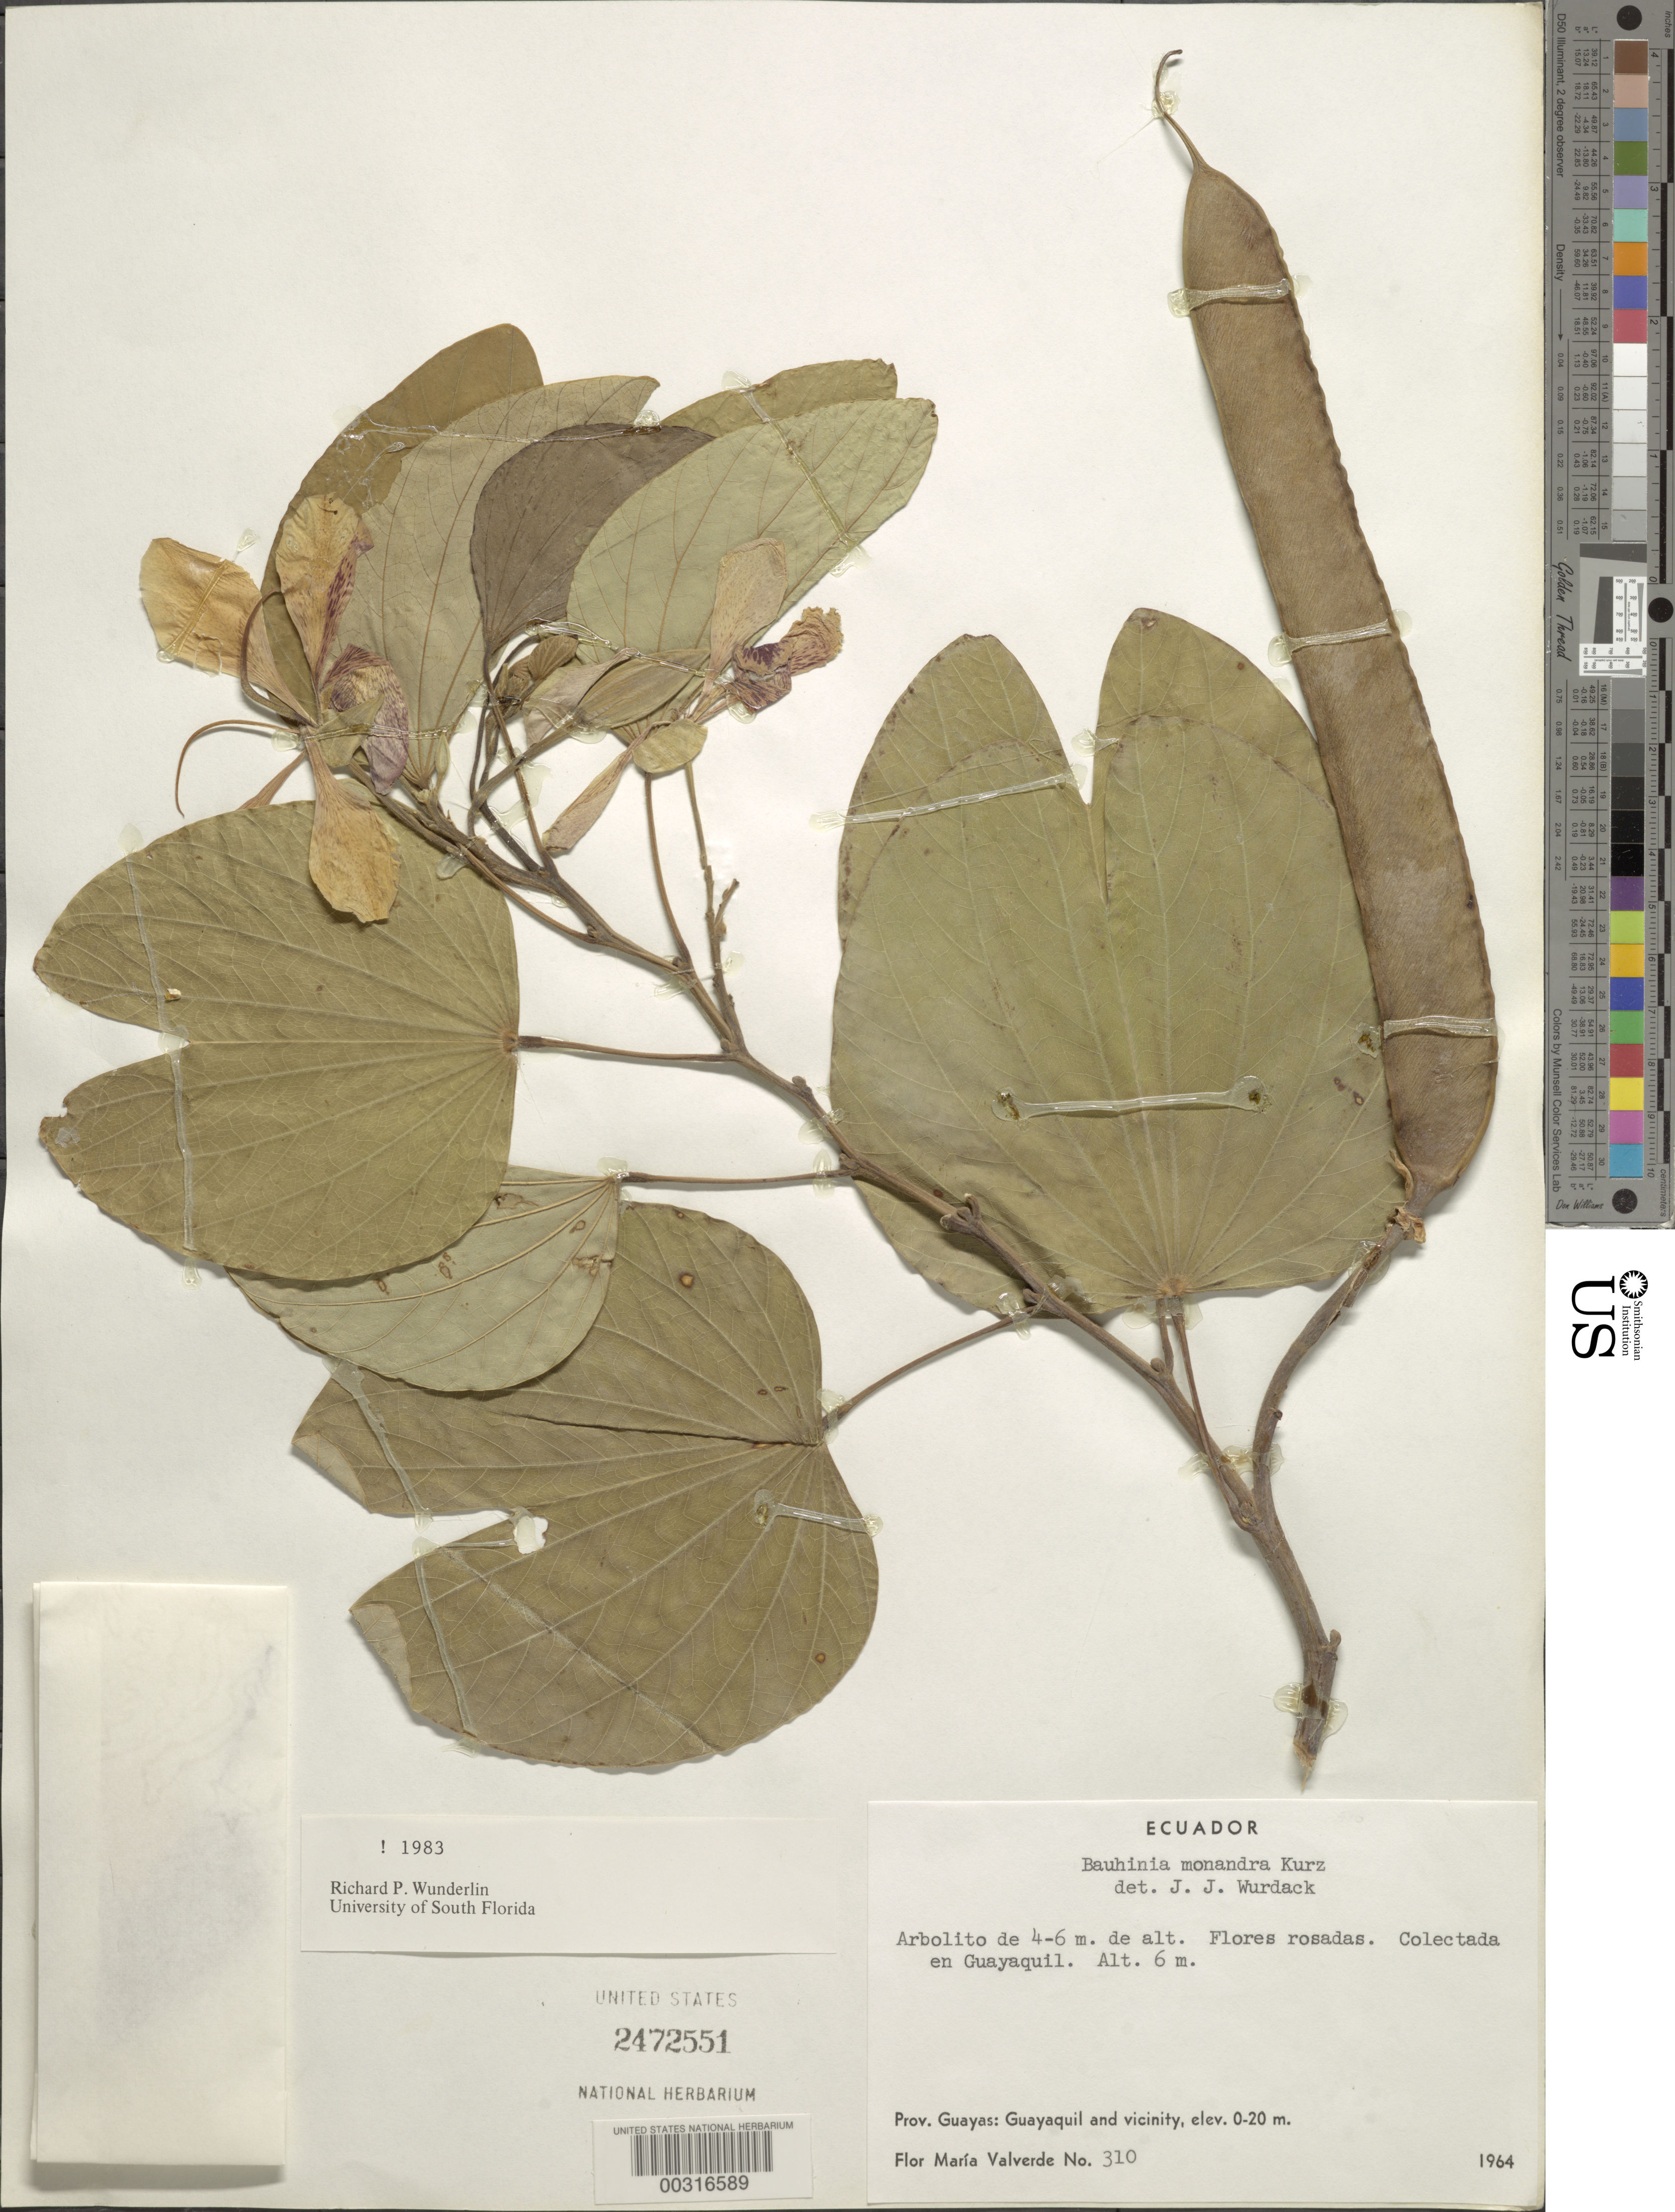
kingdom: Plantae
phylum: Tracheophyta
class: Magnoliopsida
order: Fabales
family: Fabaceae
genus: Bauhinia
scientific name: Bauhinia monandra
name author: Kurz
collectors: V. Badillo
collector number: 310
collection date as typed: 1964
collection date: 1964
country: Ecuador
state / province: Guayas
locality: Guayaquil, Haciendo Bonchna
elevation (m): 6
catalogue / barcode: US 2472551